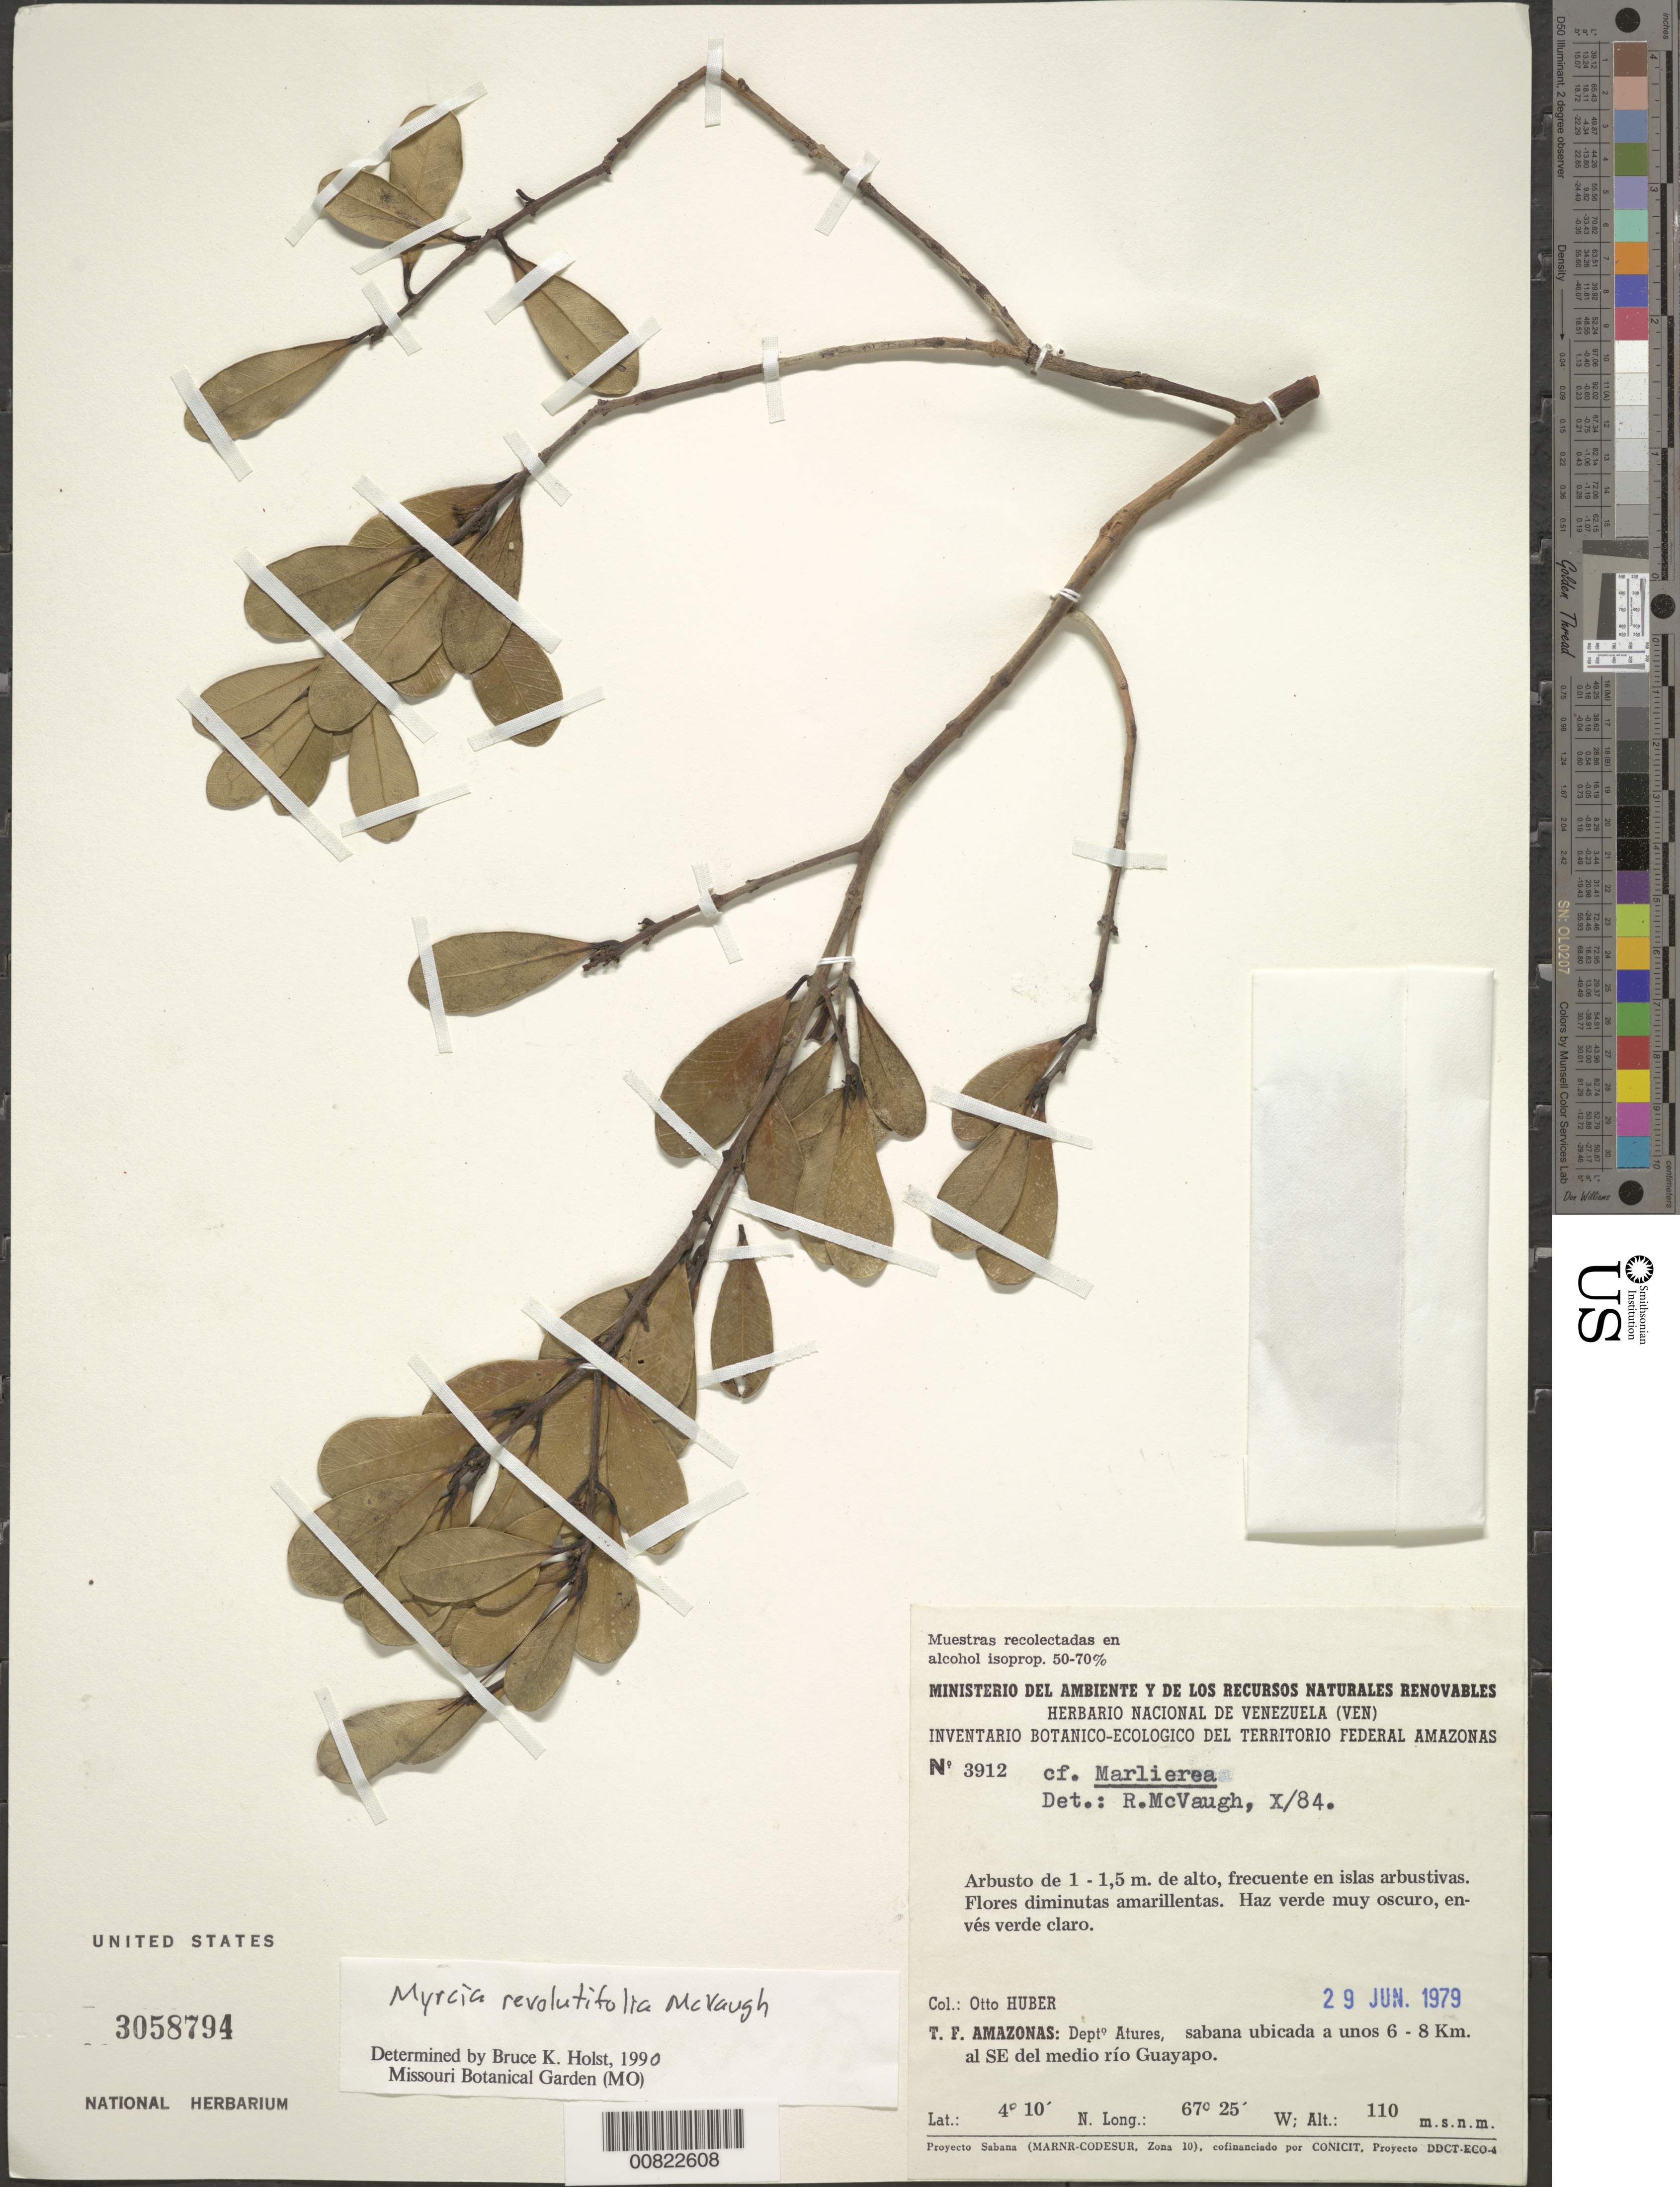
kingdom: Plantae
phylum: Tracheophyta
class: Magnoliopsida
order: Myrtales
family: Myrtaceae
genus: Myrcia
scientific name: Myrcia revolutifolia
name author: McVaugh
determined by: Holst, Bruce K.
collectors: O. Huber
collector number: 3912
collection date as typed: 29-Jun-79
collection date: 1979-06-29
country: Venezuela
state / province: Amazonas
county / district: Atures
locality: Medio Río Guayapo, 6-8 km SE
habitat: Sabana ubicada, en el islas arbustivas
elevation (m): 110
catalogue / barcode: US 3058794